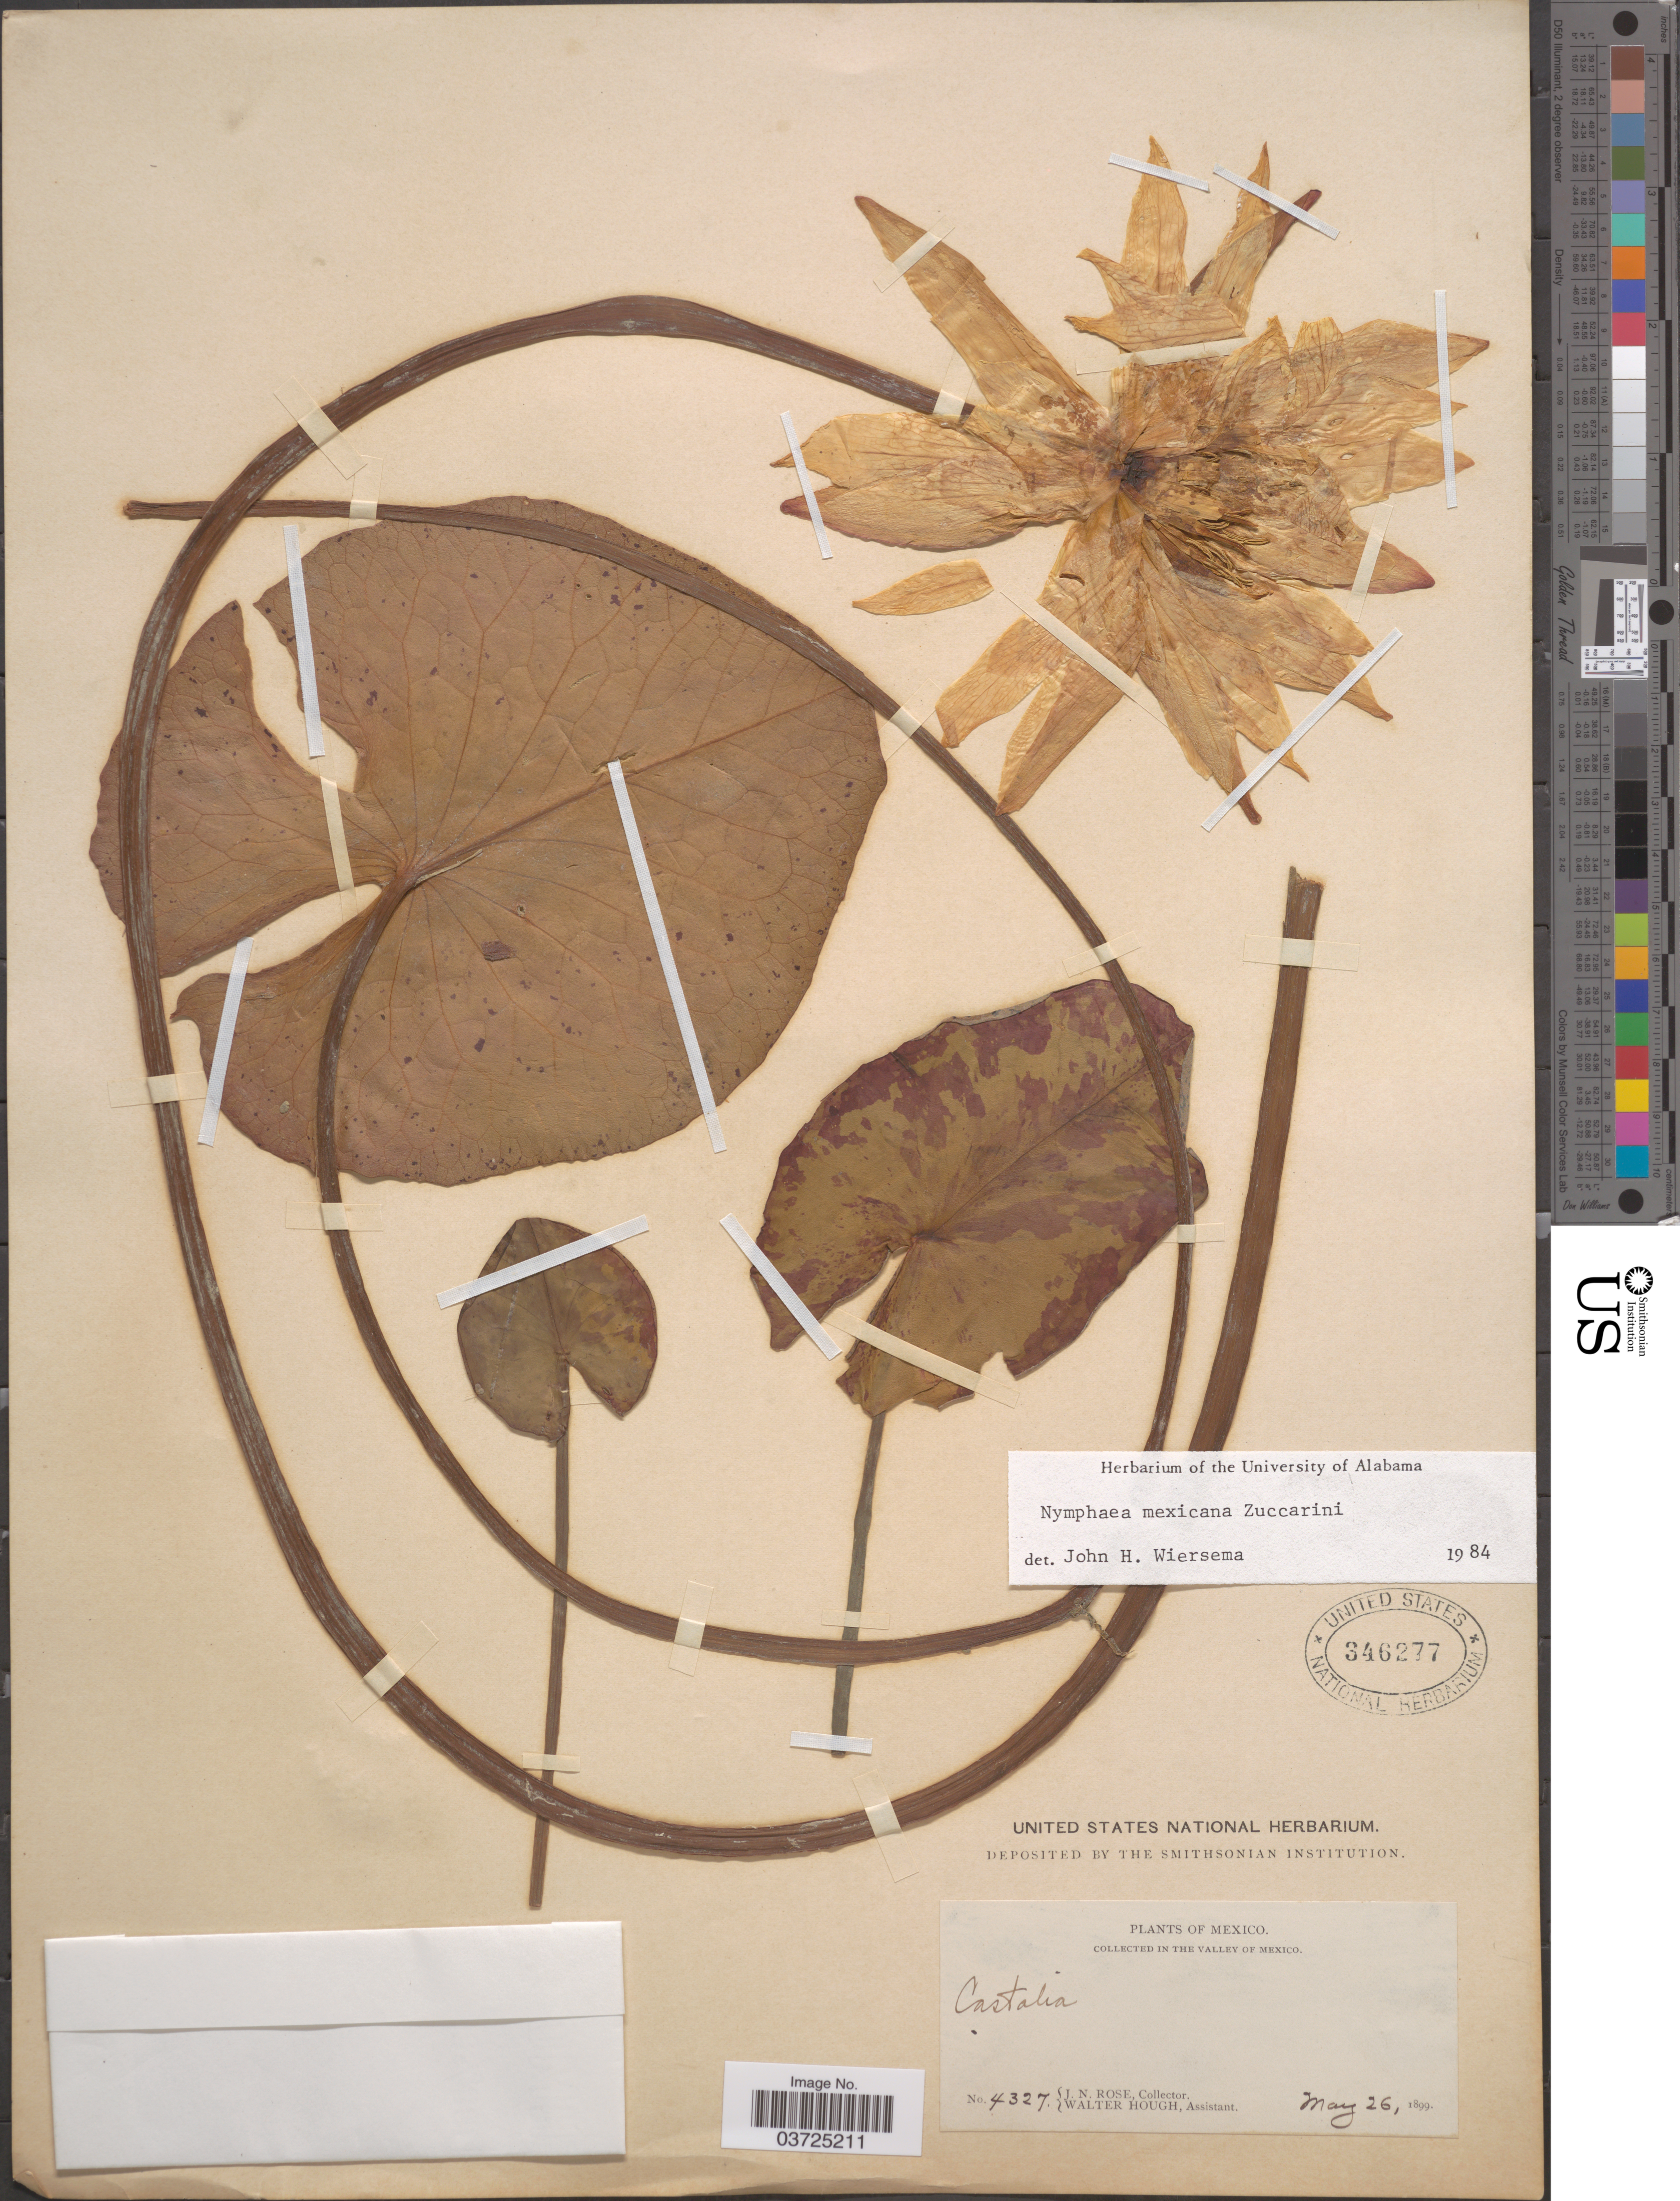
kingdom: Plantae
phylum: Tracheophyta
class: Magnoliopsida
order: Nymphaeales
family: Nymphaeaceae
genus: Nymphaea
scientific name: Nymphaea mexicana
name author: Zucc.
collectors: J. N. Rose & W. Hough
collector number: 4327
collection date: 1899-05-26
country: Mexico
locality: In the valley of Mexico.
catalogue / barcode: US 346277